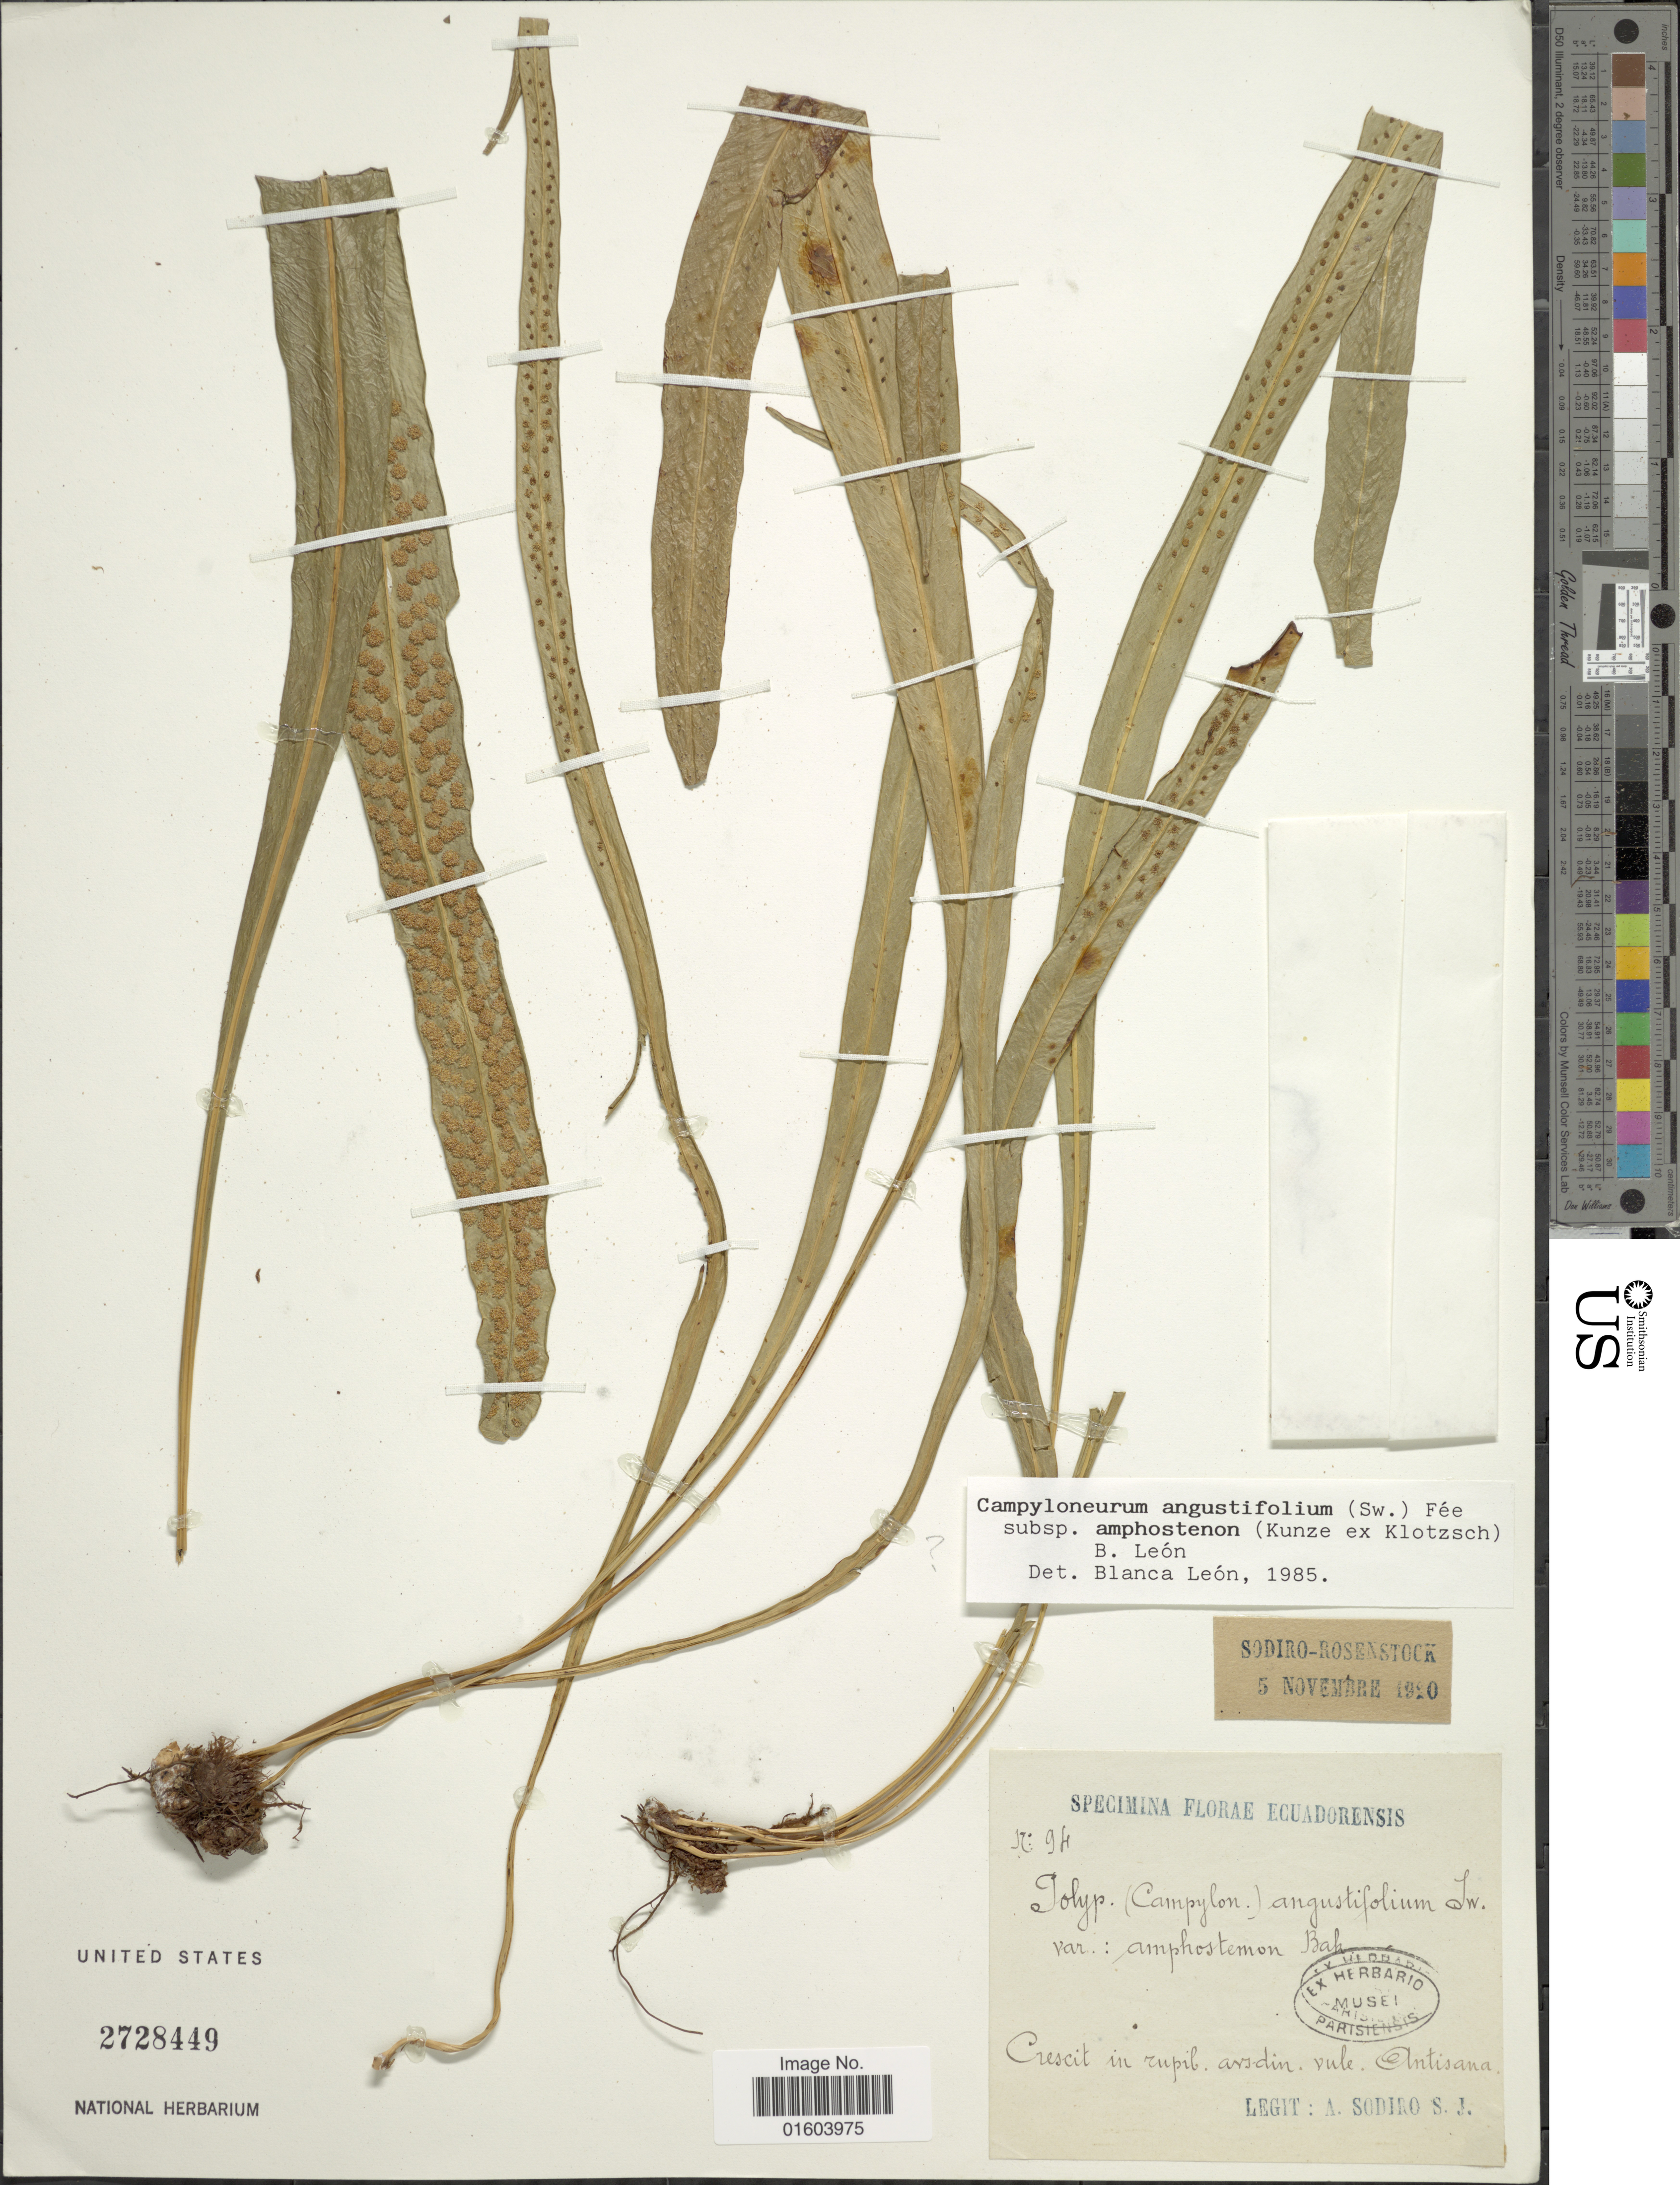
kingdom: Plantae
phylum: Tracheophyta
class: Polypodiopsida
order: Polypodiales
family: Polypodiaceae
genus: Campyloneurum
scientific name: Campyloneurum angustifolium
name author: (Sw.) Fée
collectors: A. Sodiro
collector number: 94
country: Ecuador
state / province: Napo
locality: Antisana volcano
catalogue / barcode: US 2728449